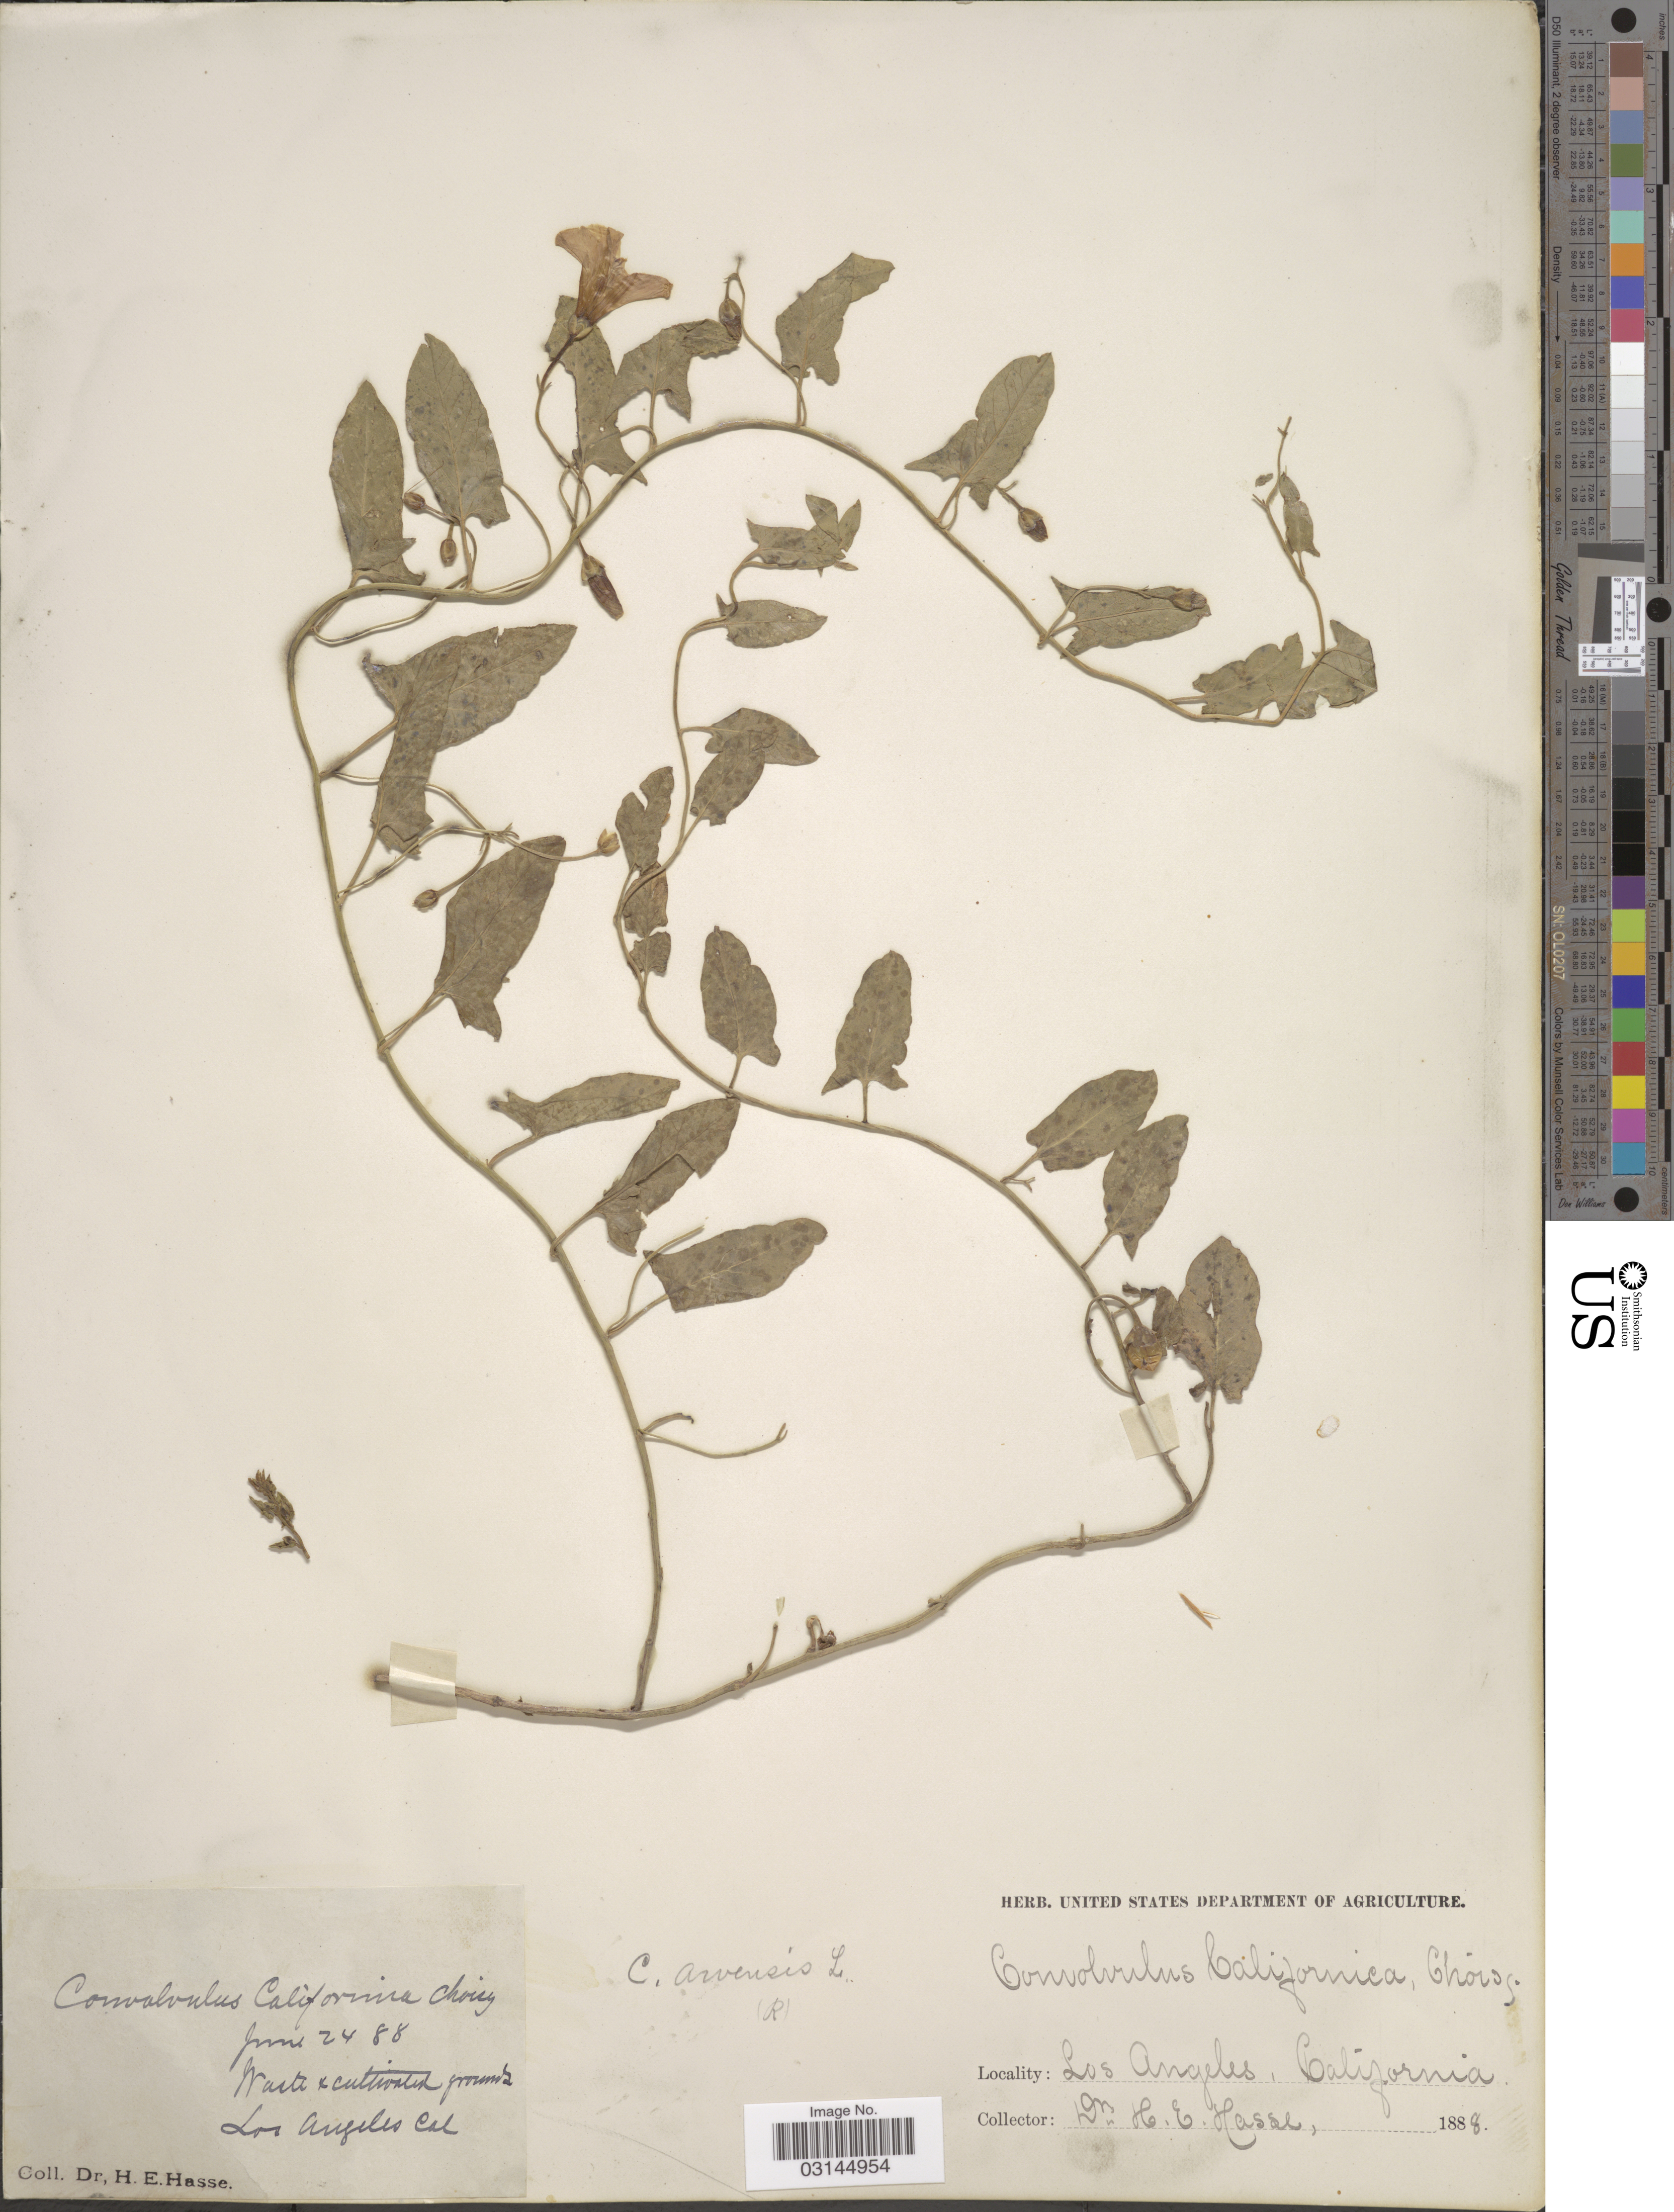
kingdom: Plantae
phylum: Tracheophyta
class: Magnoliopsida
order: Solanales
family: Convolvulaceae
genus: Convolvulus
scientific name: Convolvulus arvensis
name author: L.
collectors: H. E. Hasse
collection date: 1888-06-24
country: United States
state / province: California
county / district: Los Angeles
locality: Los Angeles. Warte & cultivated grounds.